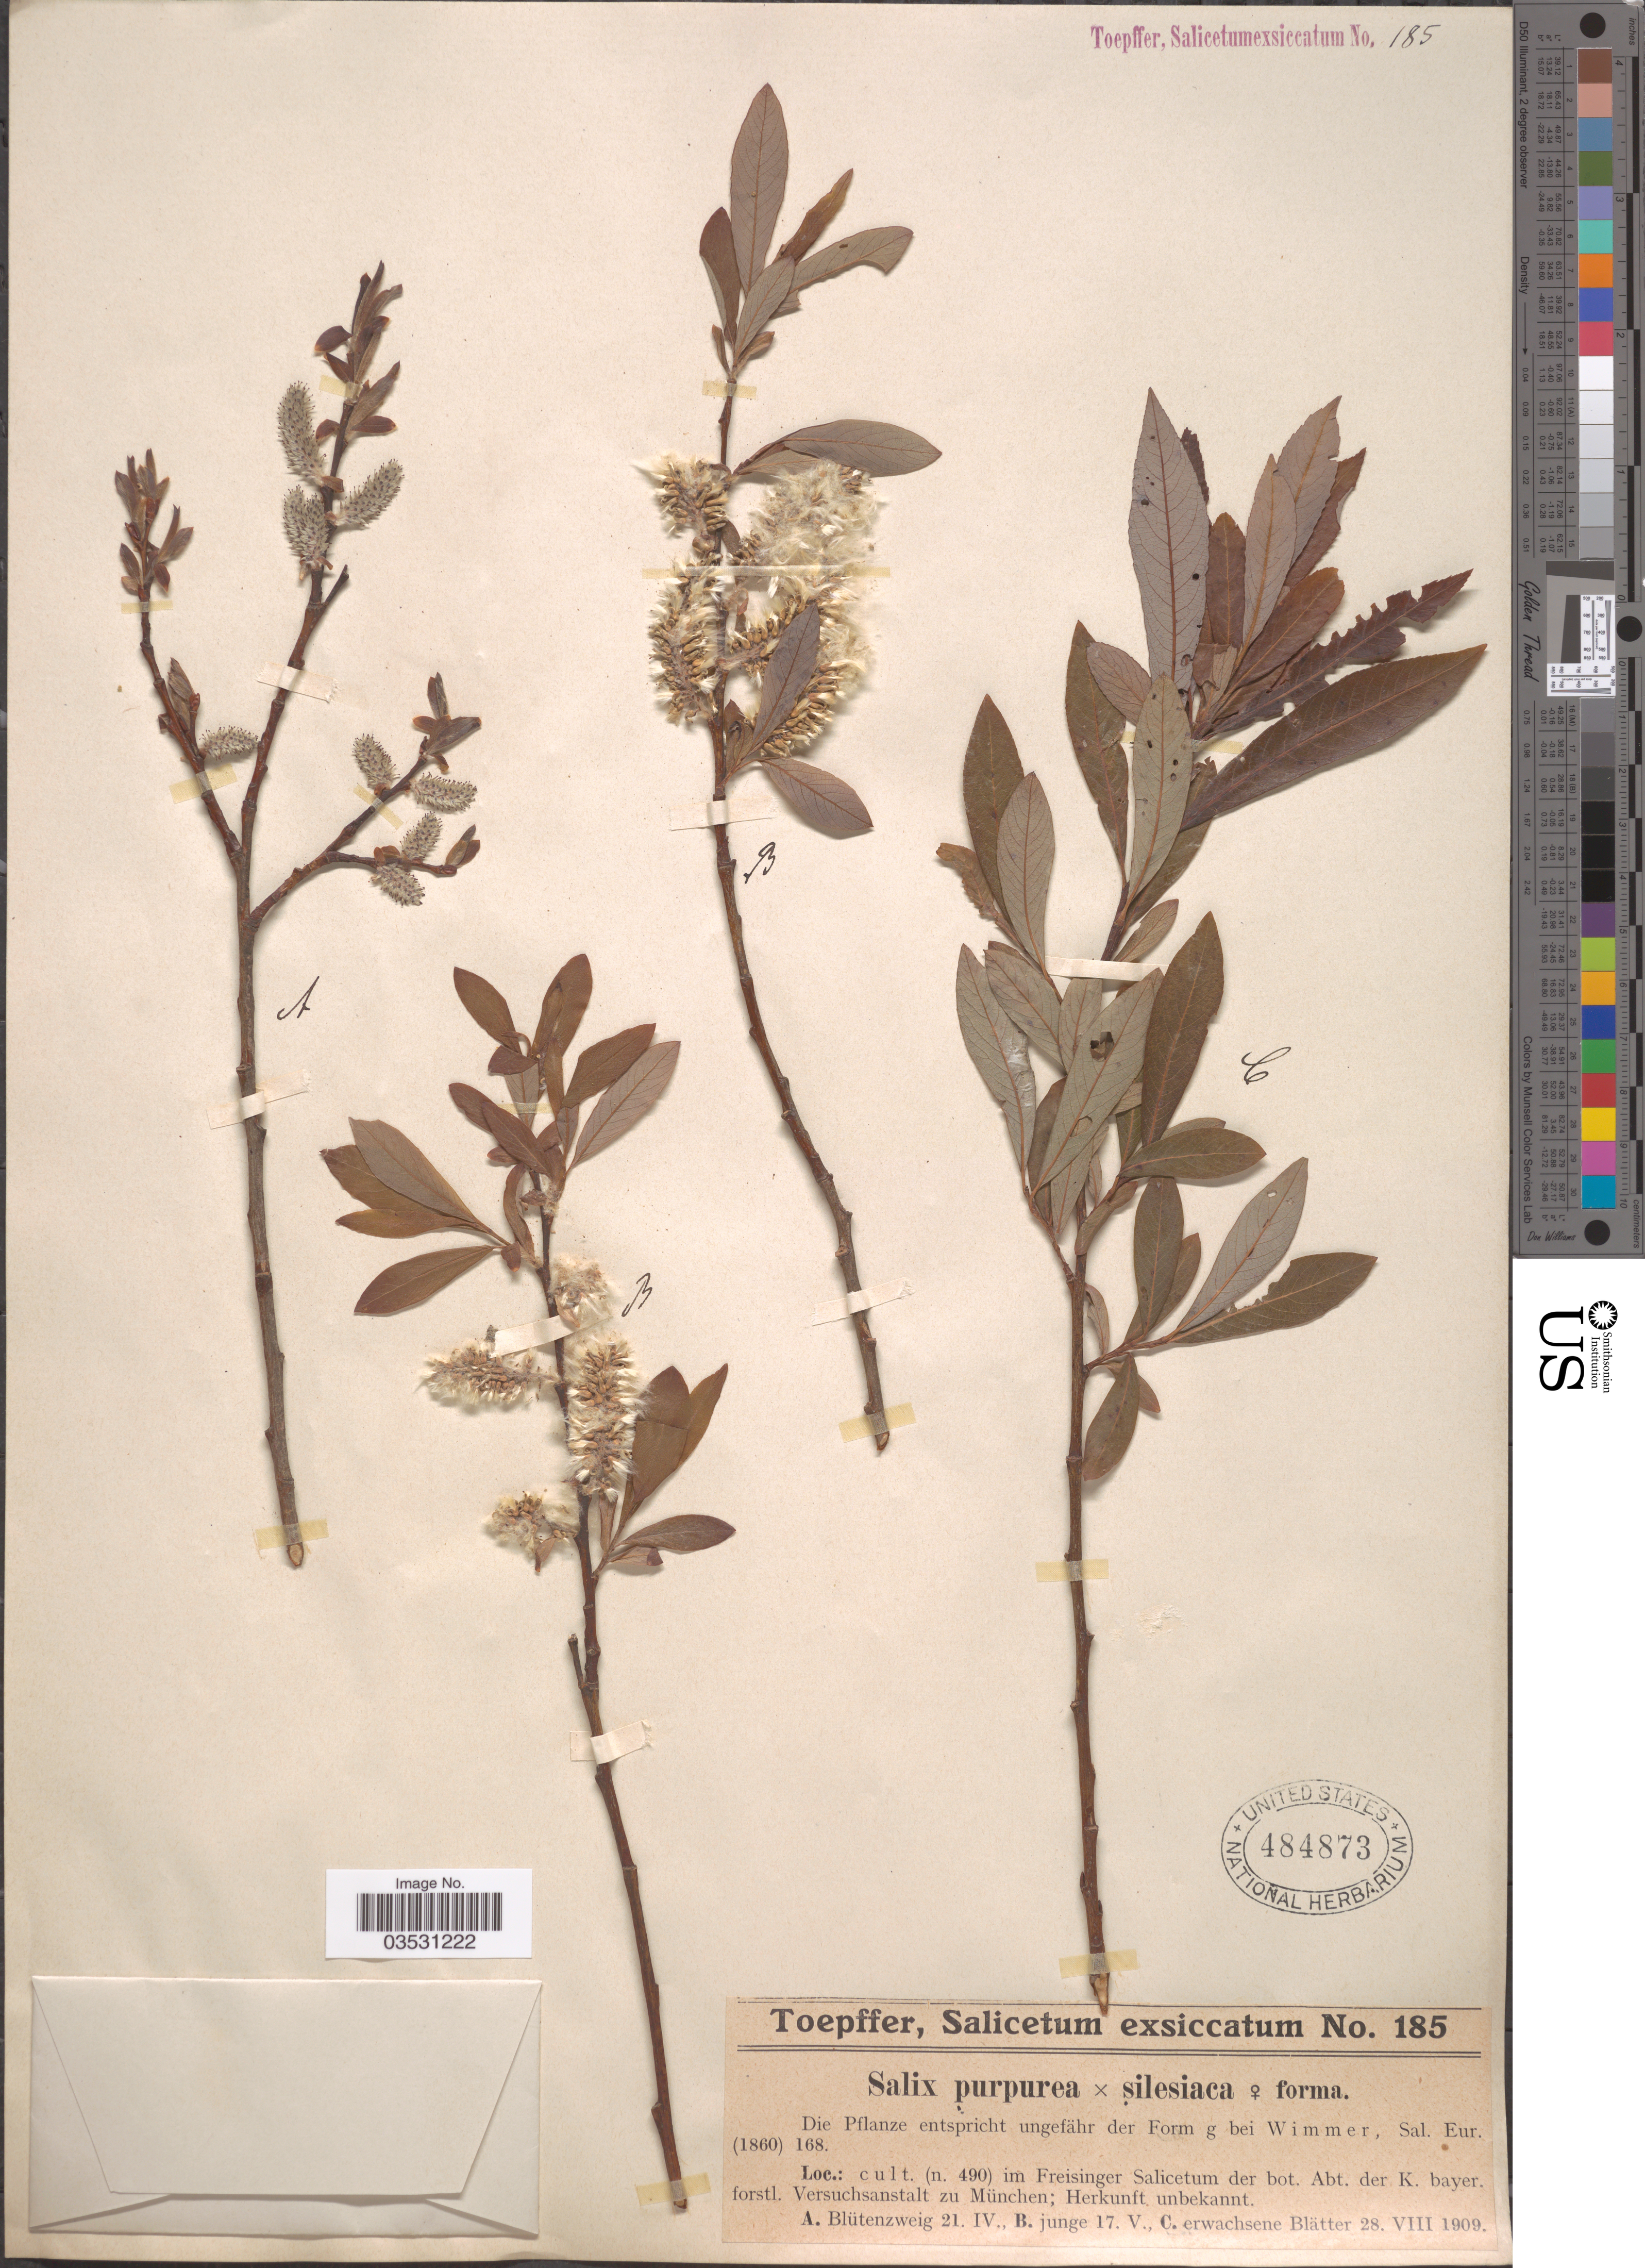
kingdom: Plantae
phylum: Tracheophyta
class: Magnoliopsida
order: Malpighiales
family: Salicaceae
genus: Salix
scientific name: Salix purpurea x S. silesiaca Willd.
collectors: A. Toepffer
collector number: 185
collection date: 1909-04-21/1909-08-28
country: Germany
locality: Cult. (n. 490) im Freisinger Salicetum der bot. Abt. der K. bayer. forstl. Versuchsanstalt zu München; Herkunft unbekannt.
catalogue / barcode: US 484873